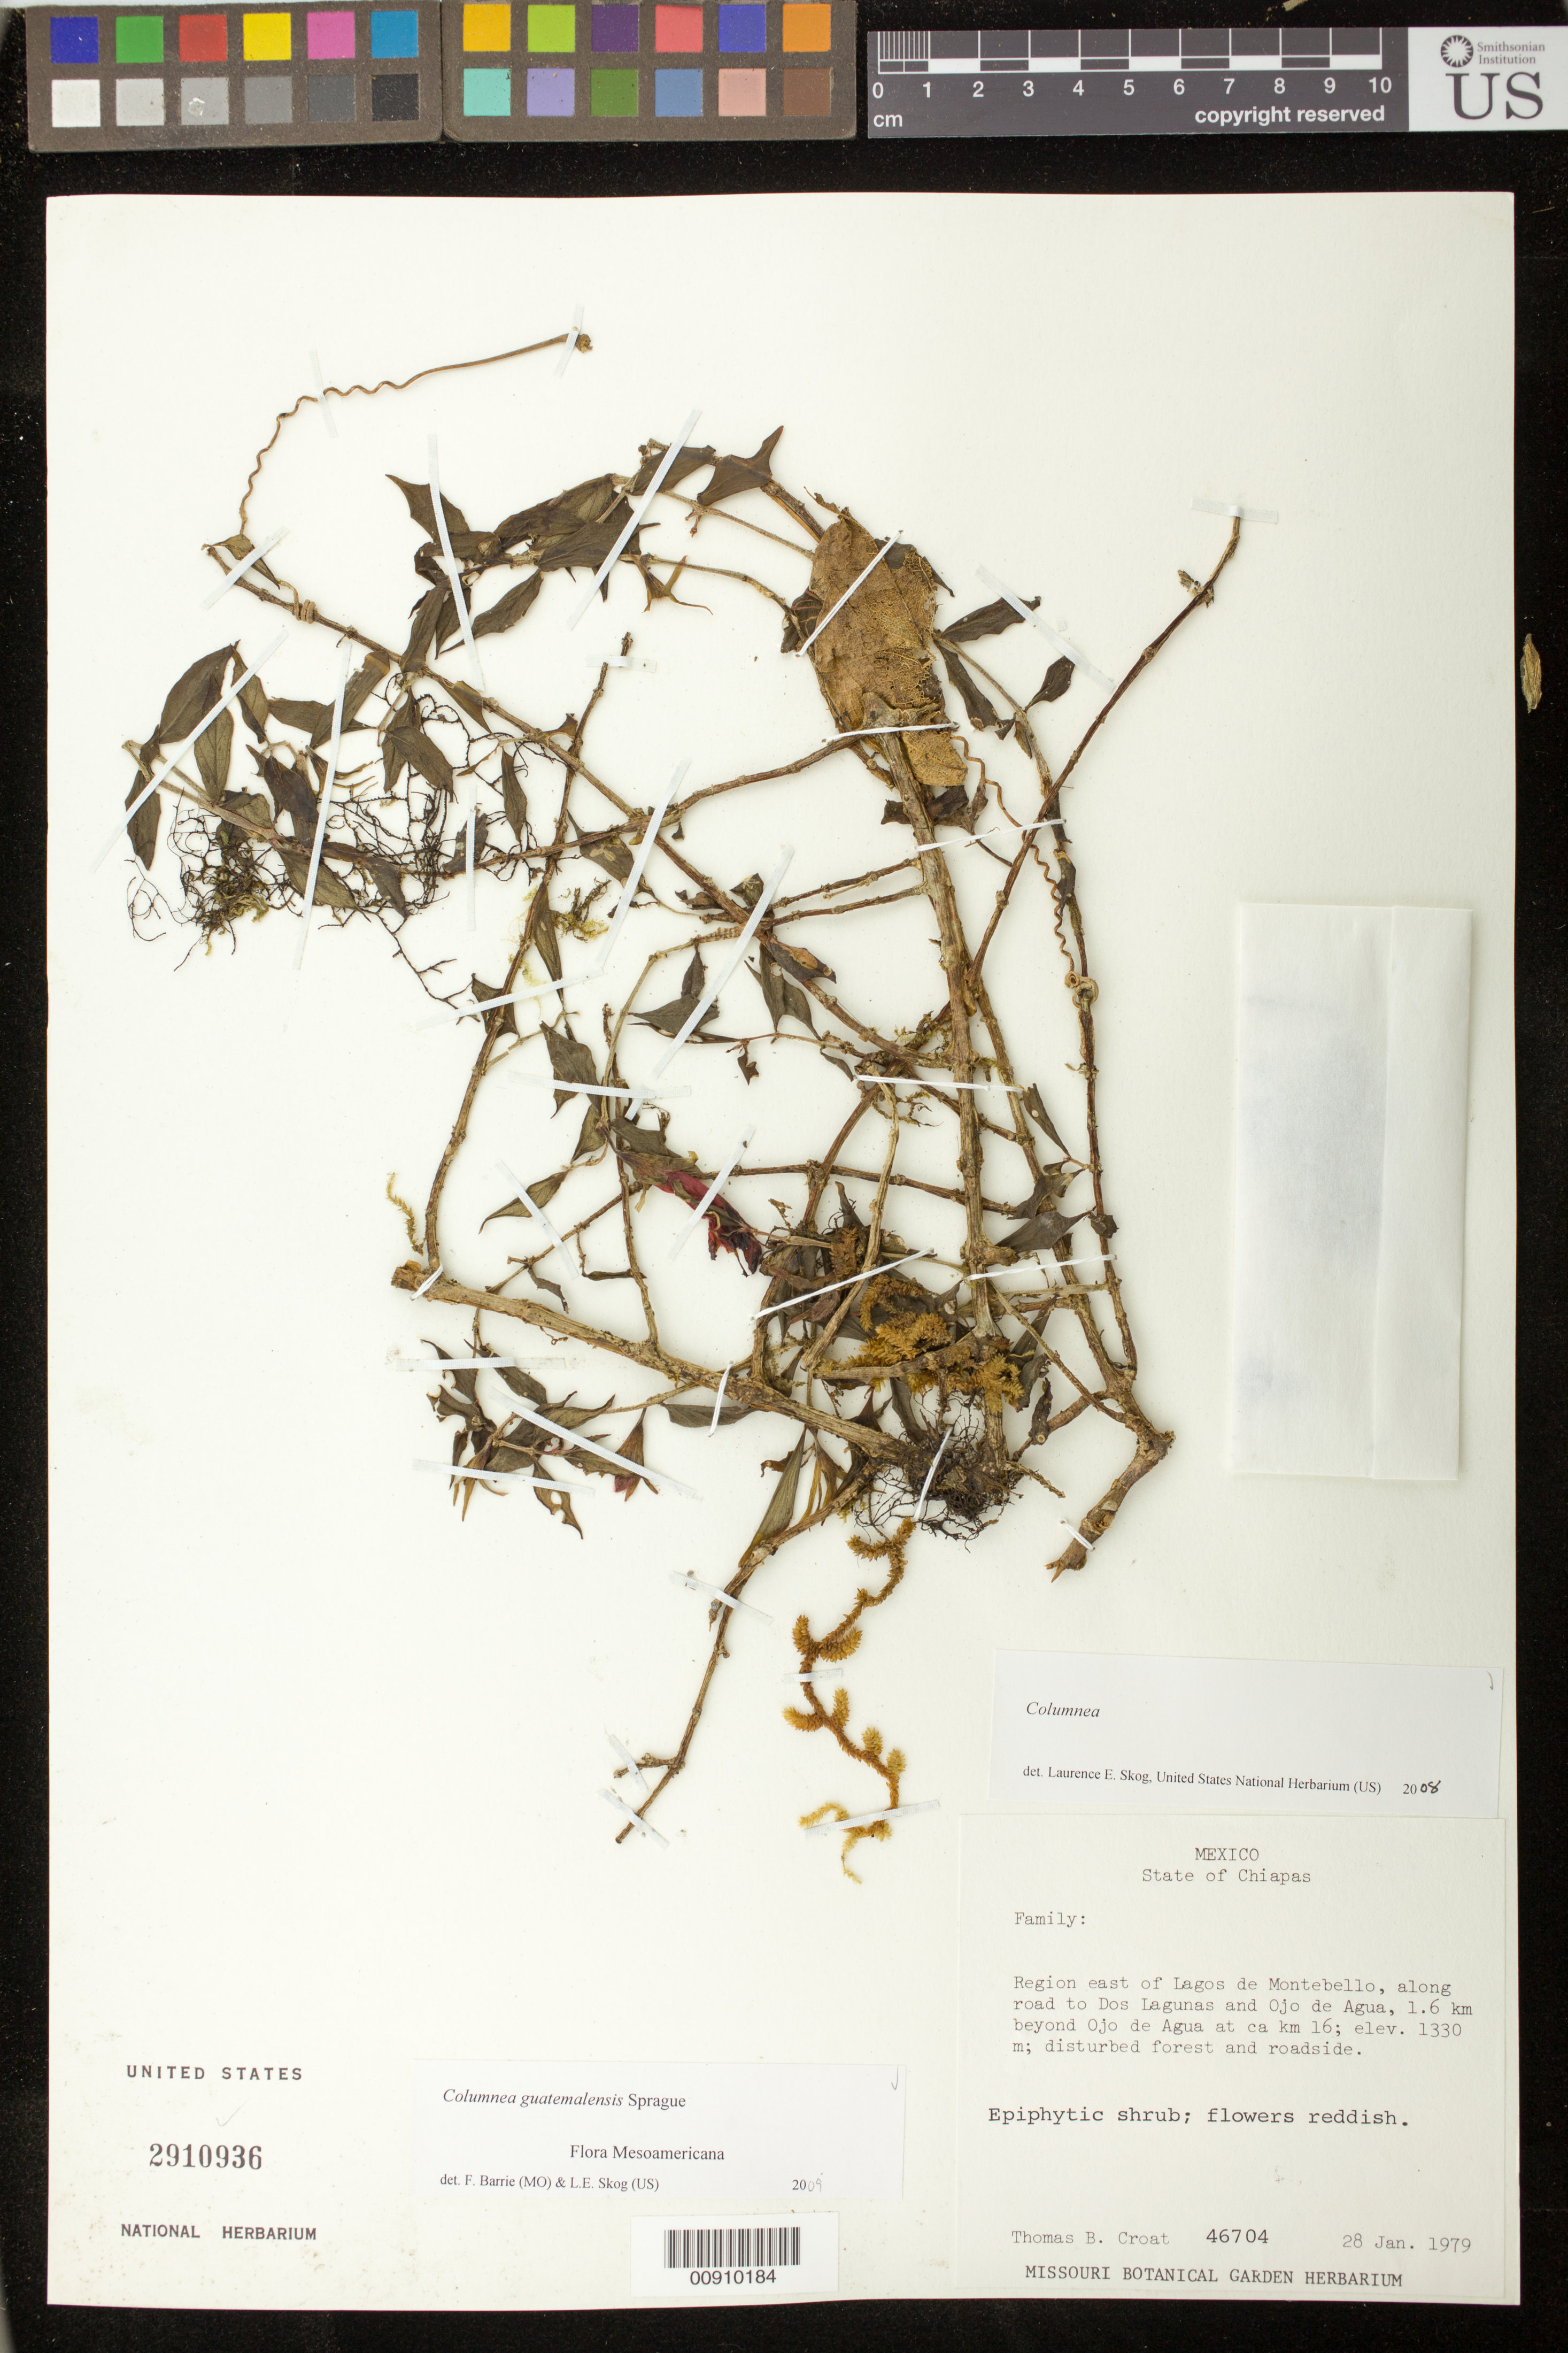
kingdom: Plantae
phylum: Tracheophyta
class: Magnoliopsida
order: Lamiales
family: Gesneriaceae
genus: Columnea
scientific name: Columnea guatemalensis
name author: Sprague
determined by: Barrie, F. R.; Skog, Laurence E.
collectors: T. B. Croat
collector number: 46704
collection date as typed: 28 Jan 1979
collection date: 1979-01-28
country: Mexico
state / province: Chiapas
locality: Region east of Lagos de Montebello, along road to Dos Lagunas and Ojo de Agua, 1.6 km beyond ojo de Agua at ca. km 16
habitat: Disturbed forest and roadside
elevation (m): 1330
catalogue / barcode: US 2910936